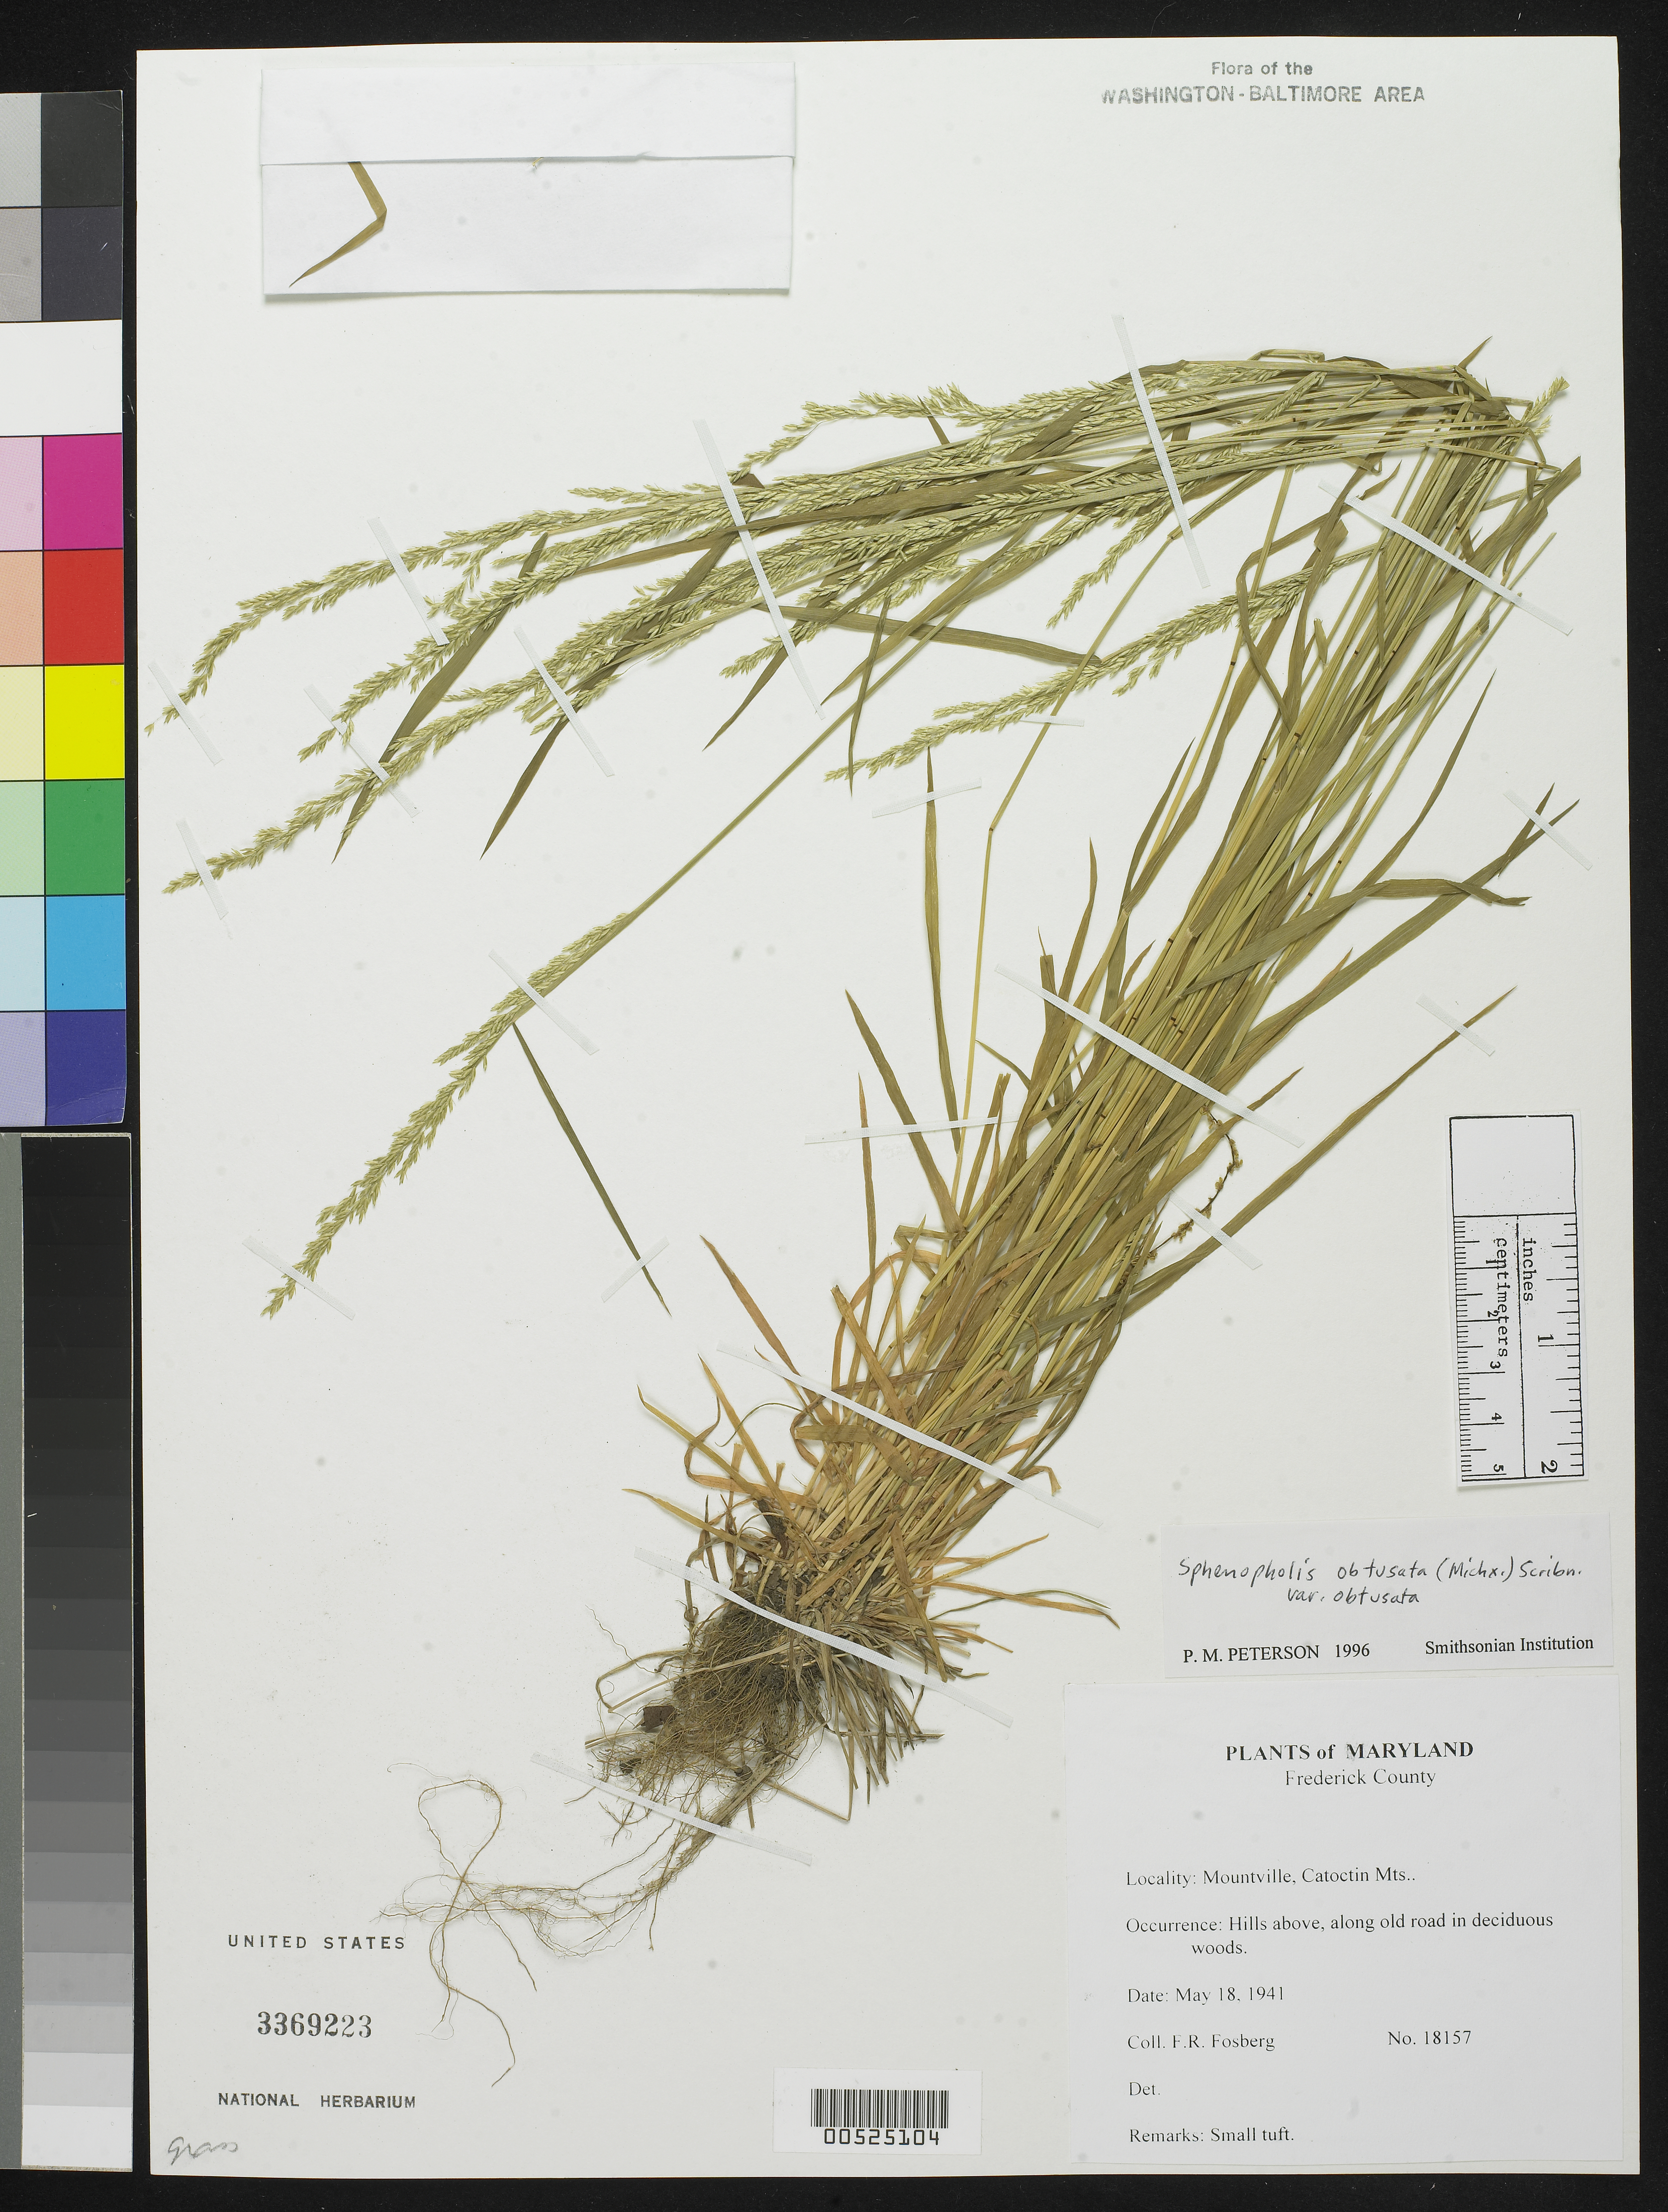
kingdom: Plantae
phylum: Tracheophyta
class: Liliopsida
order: Poales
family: Poaceae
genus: Sphenopholis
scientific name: Sphenopholis obtusata var. obtusata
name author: (Michx.) Scribn.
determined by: Peterson, Paul M., (BOT), Smithsonian Institution - National Museum of Natural History (UNITED STATES)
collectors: F. R. Fosberg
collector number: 18157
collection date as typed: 18 May 1941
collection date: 1941-05-18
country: United States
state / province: Maryland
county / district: Frederick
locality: Mountville, Catoctin "Mts.".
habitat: Hills above, along old road in deciduous woods.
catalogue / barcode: US 3369223